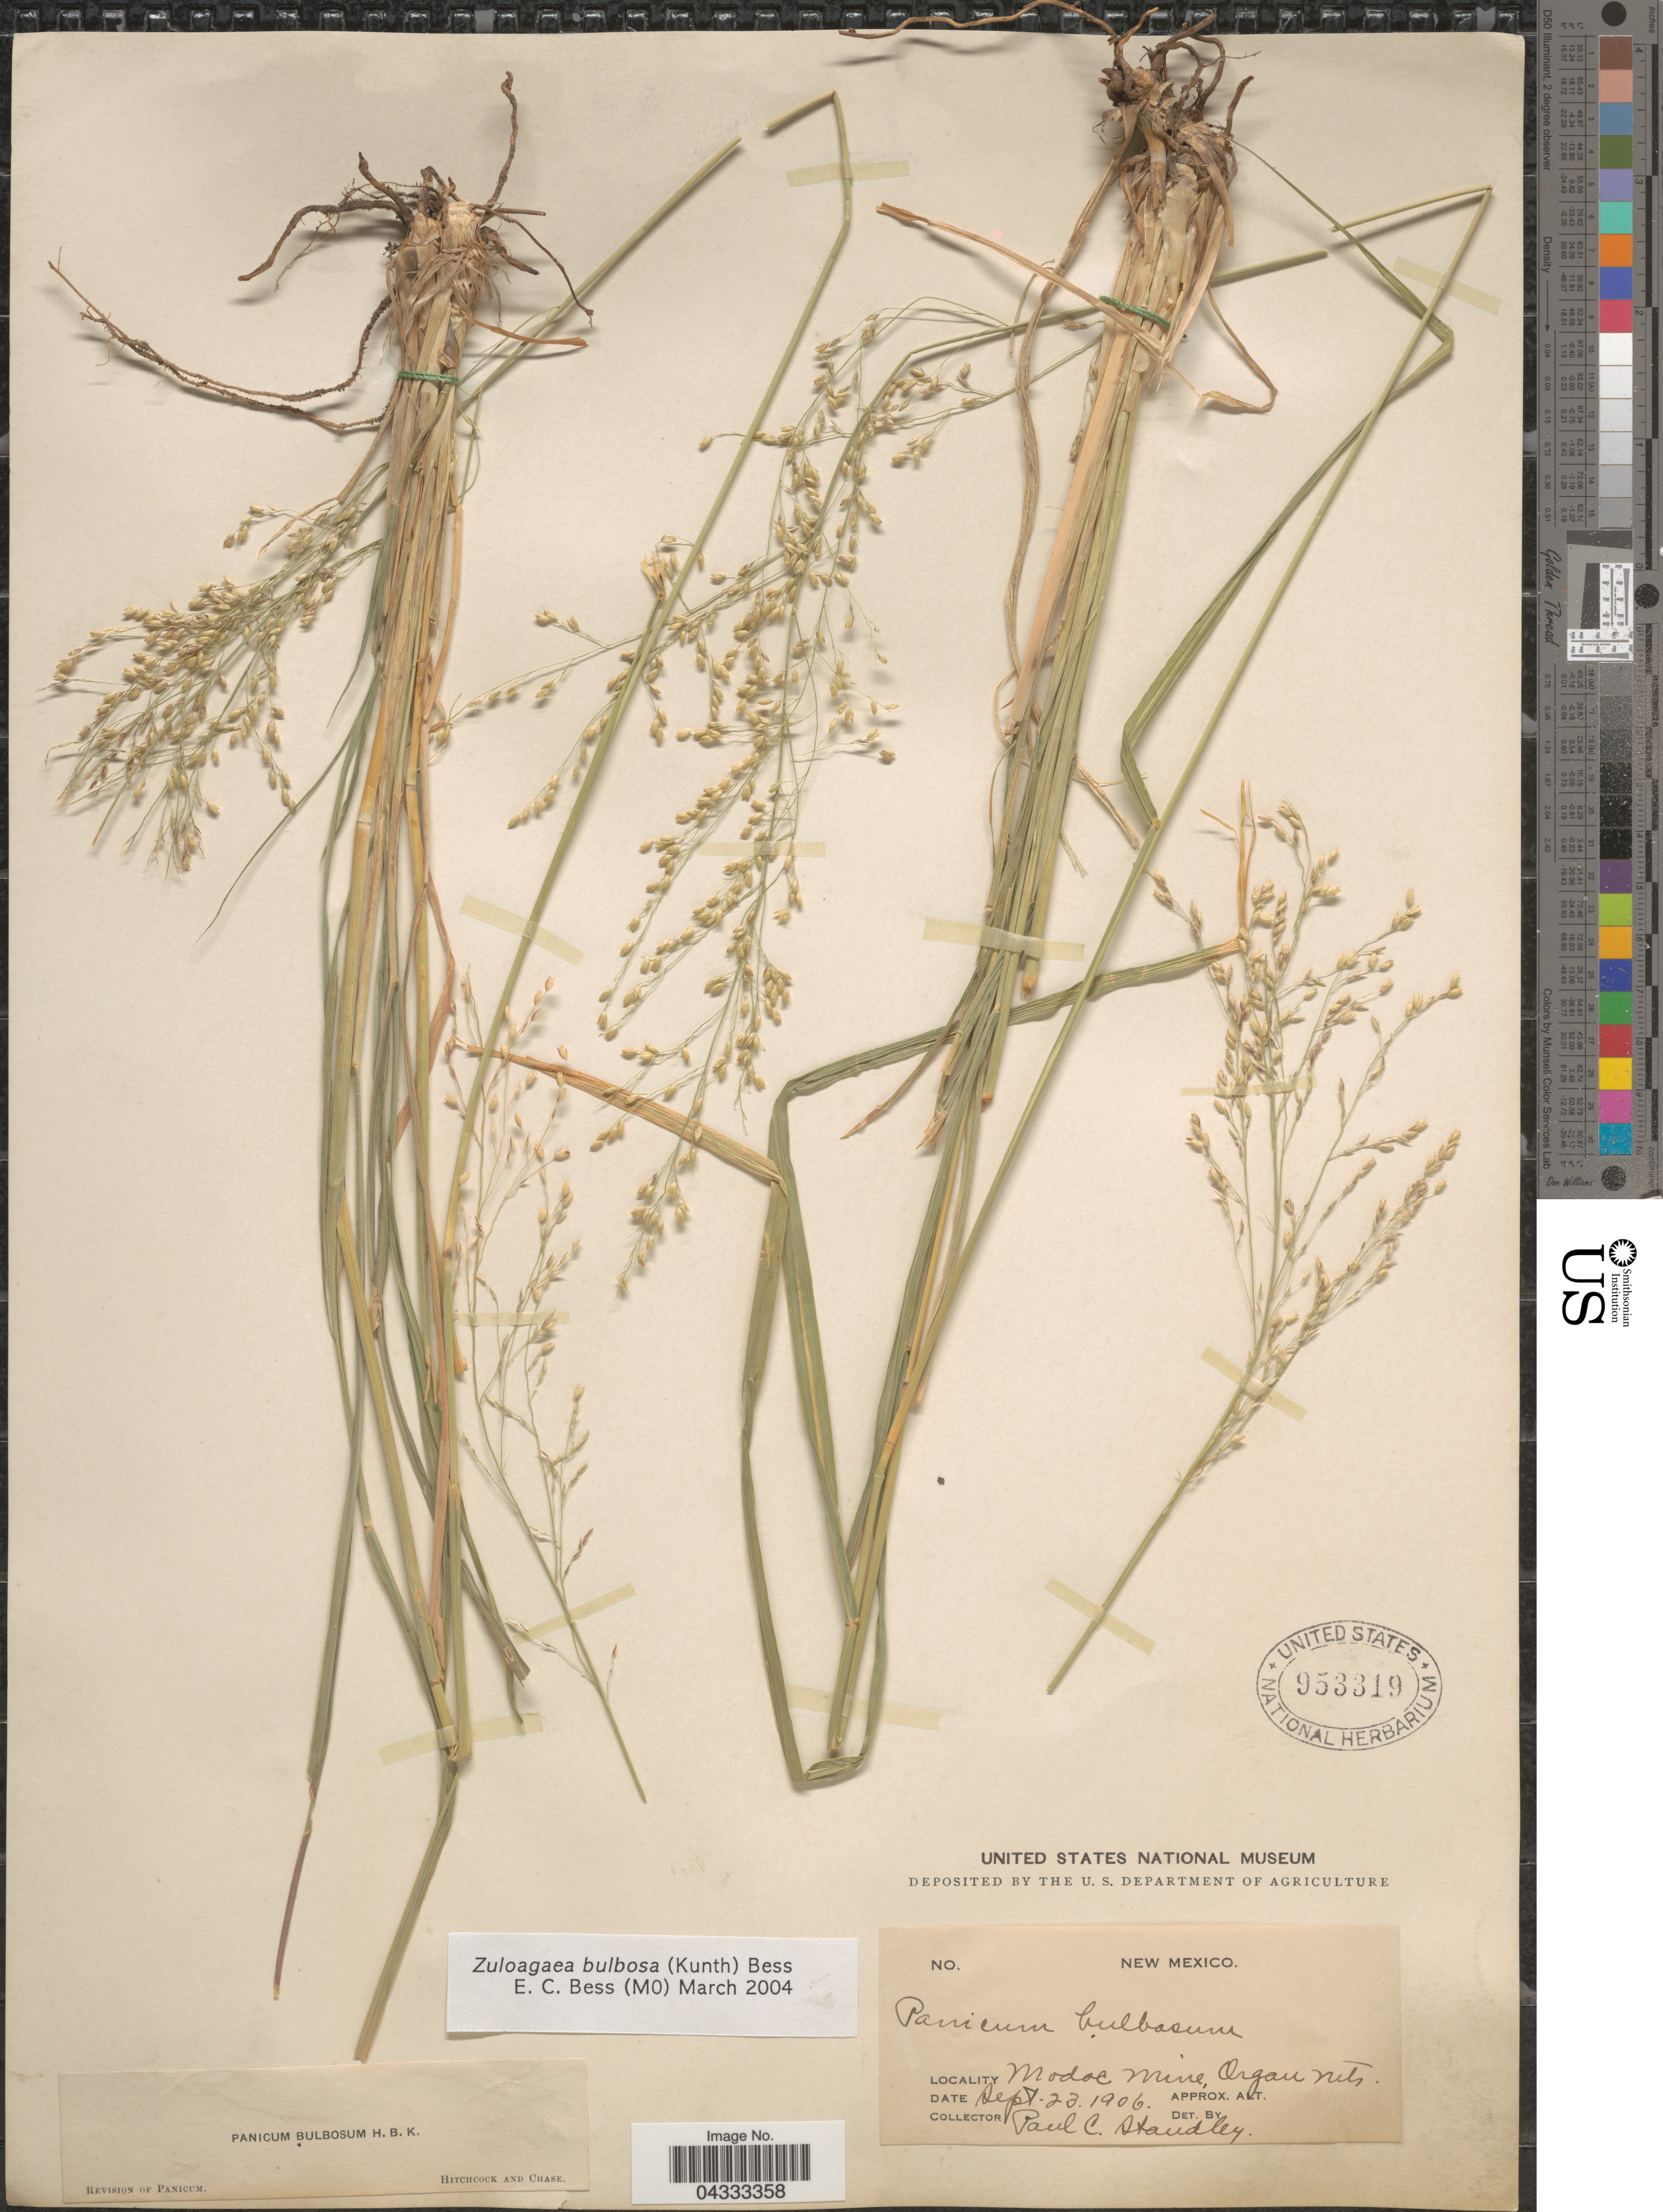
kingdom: Plantae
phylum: Tracheophyta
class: Liliopsida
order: Poales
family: Poaceae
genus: Zuloagaea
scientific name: Zuloagaea bulbosa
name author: (Kunth) E. Bess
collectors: P. C. Standley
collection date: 1906-09-23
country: United States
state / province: New Mexico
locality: Modoc Mine, Organ Mts.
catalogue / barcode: US 953319